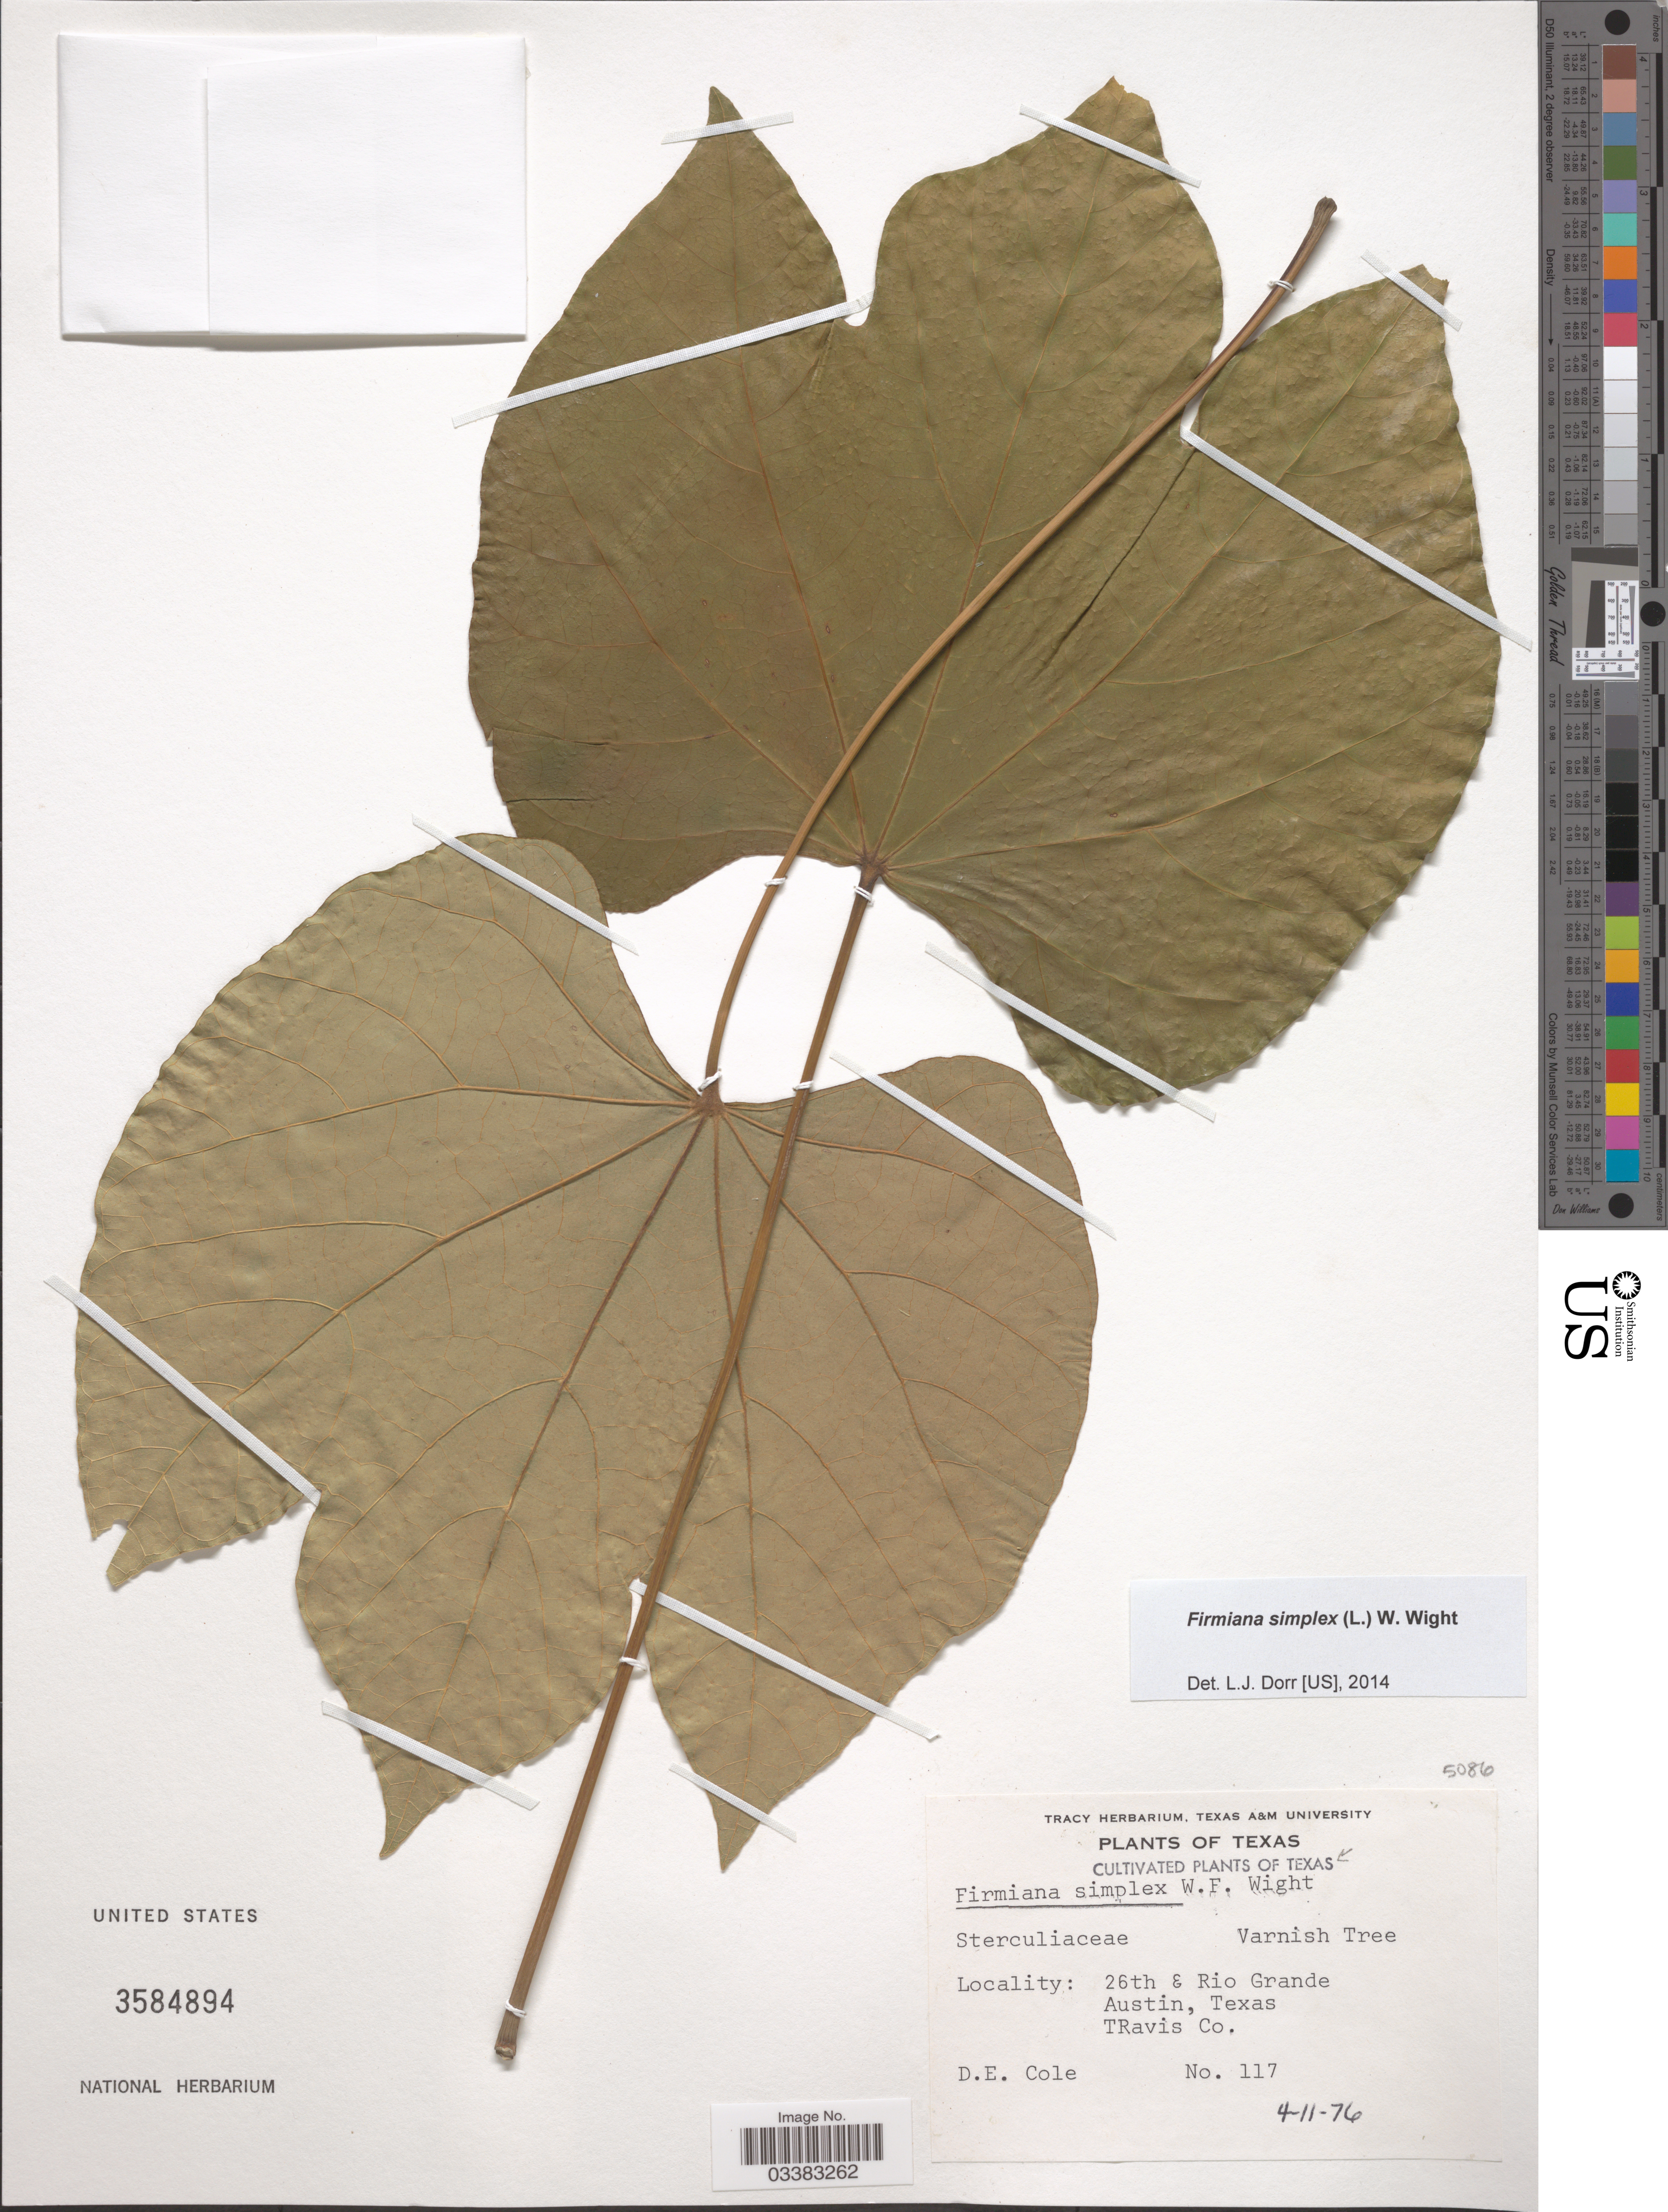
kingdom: Plantae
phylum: Tracheophyta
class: Magnoliopsida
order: Malvales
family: Malvaceae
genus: Firmiana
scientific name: Firmiana simplex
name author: (L.) W. Wight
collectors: D. E. Cole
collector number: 117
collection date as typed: Transcribed d/m/y: 11/4/76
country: United States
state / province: Texas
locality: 26th & Rio Grande. Austin, Texas. Travis Co.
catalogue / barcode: US 3584894